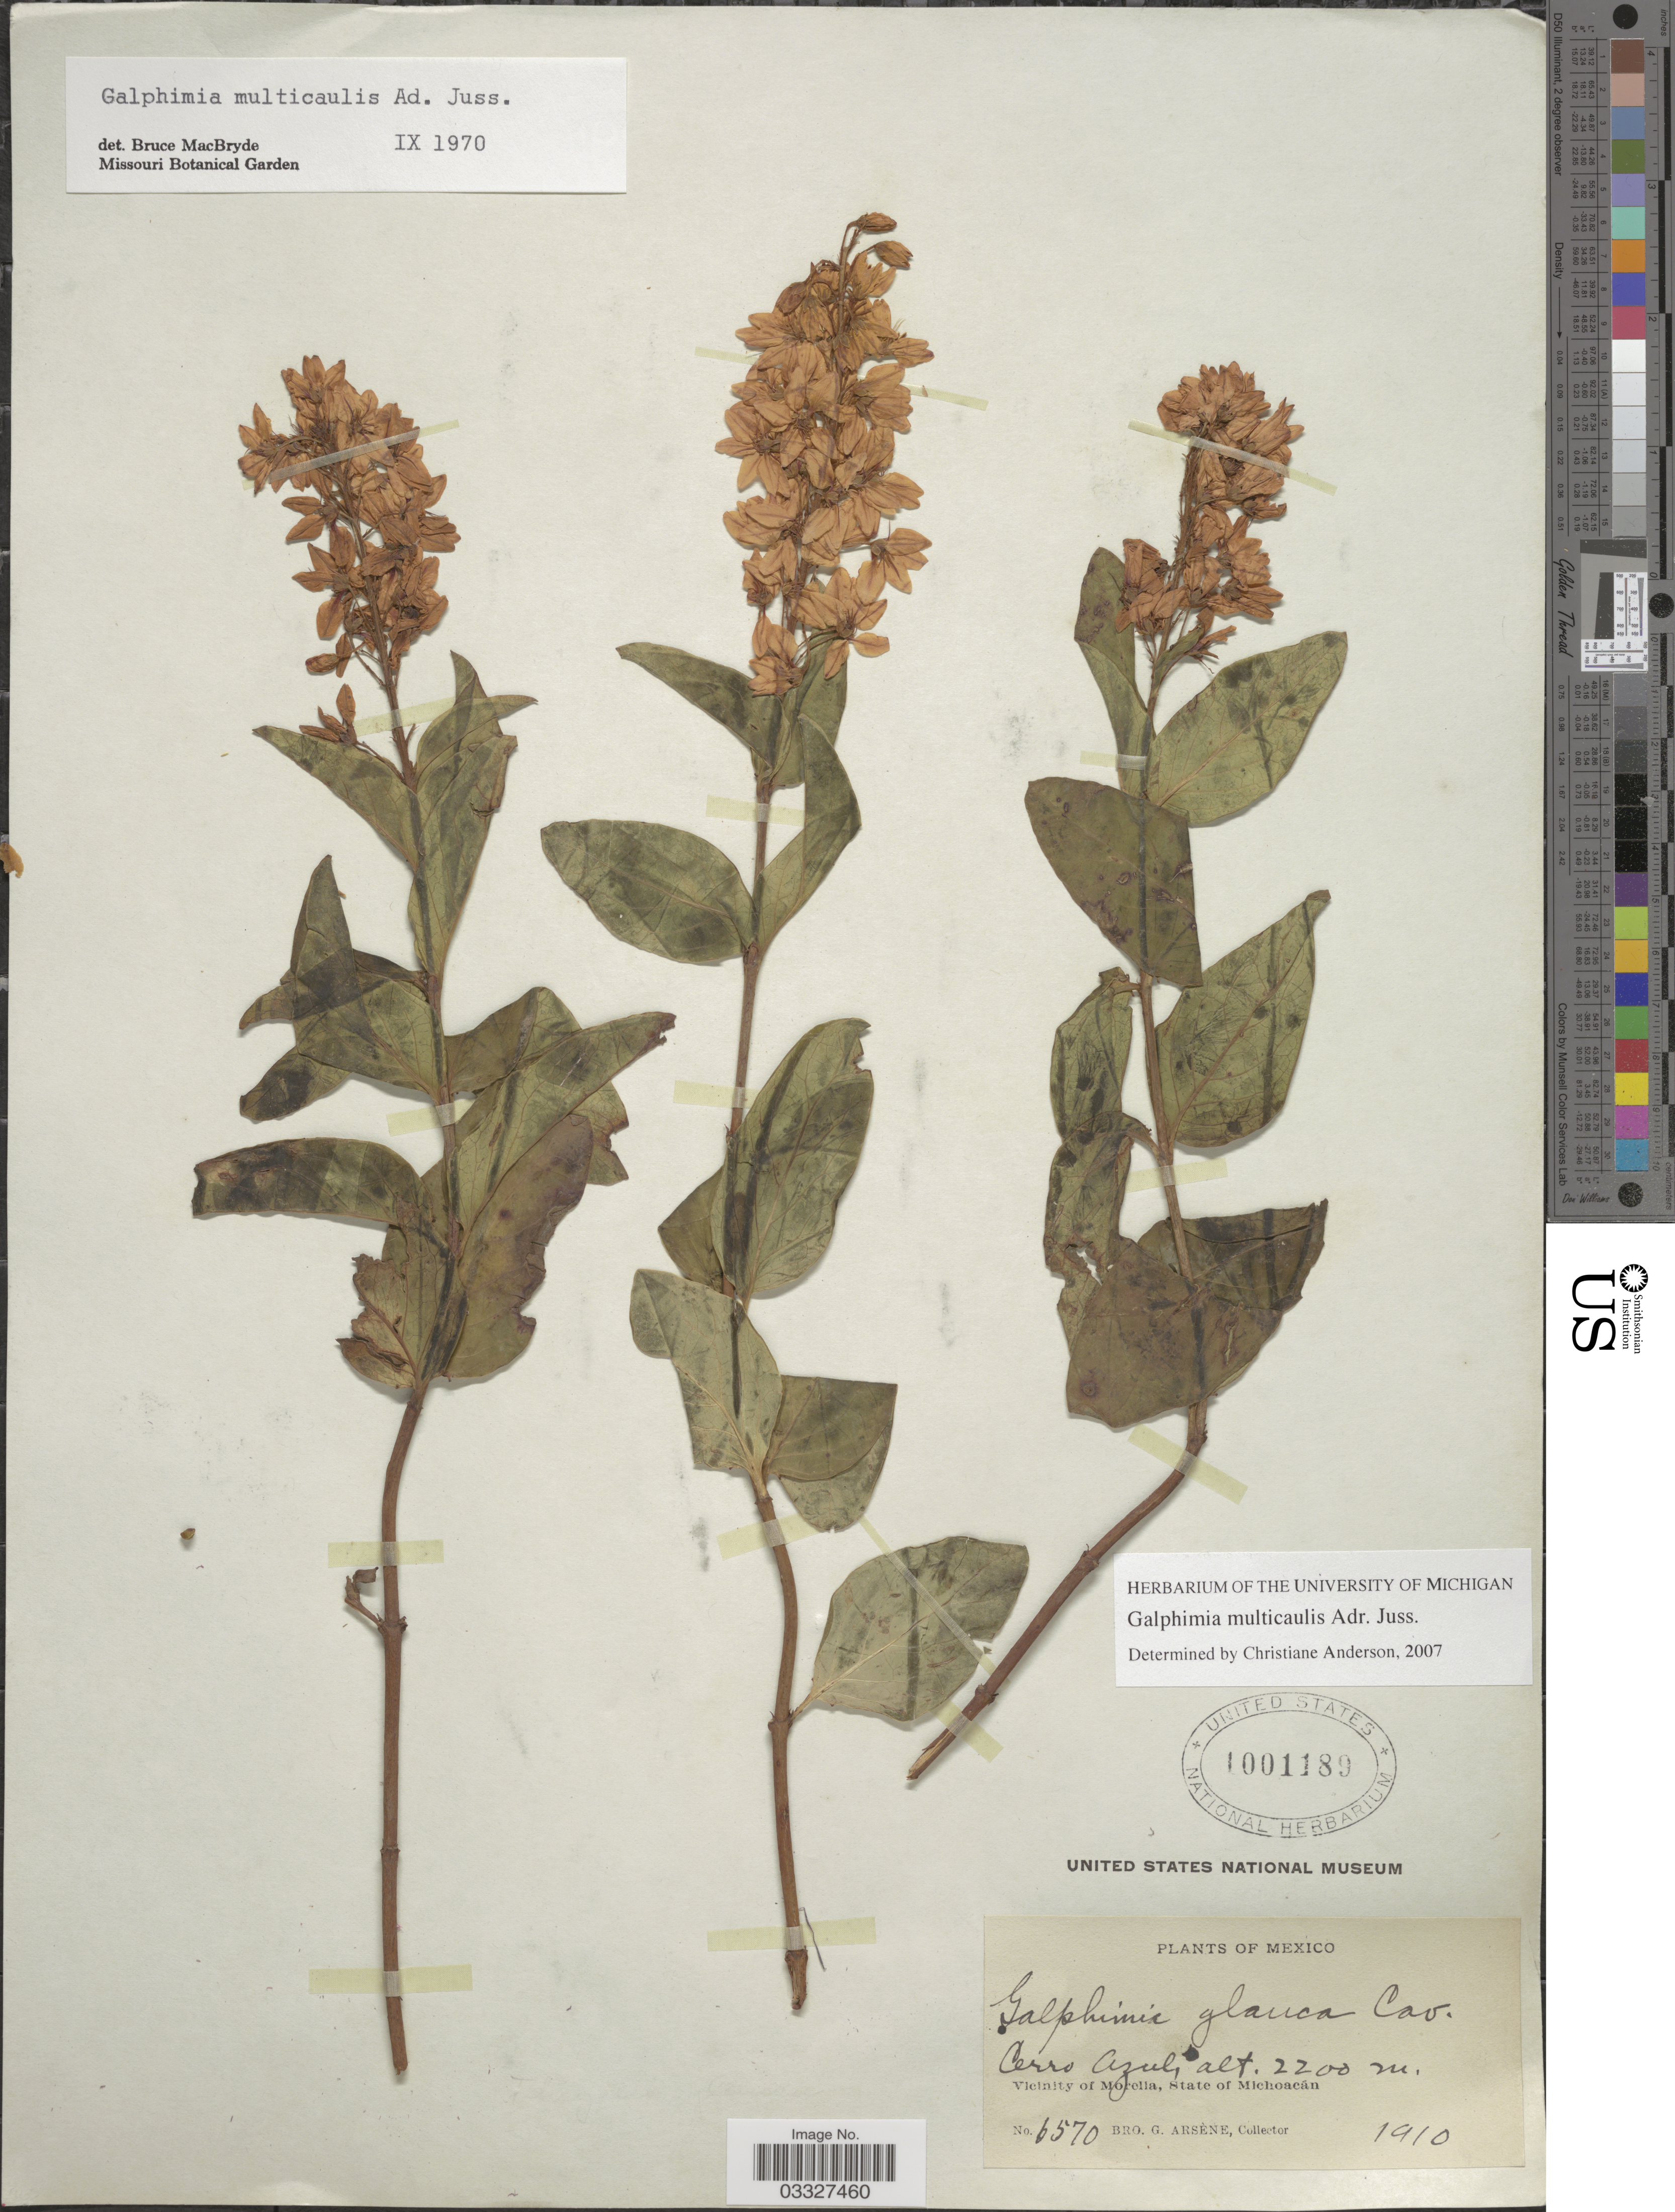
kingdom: Plantae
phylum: Tracheophyta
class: Magnoliopsida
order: Malpighiales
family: Malpighiaceae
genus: Galphimia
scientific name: Galphimia multicaulis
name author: A. Juss.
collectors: Bro. G. Arsène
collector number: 6570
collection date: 1910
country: Mexico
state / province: Michoacán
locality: Cerro Azul. Vicinity of Morelia.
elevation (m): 2200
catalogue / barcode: US 1001189